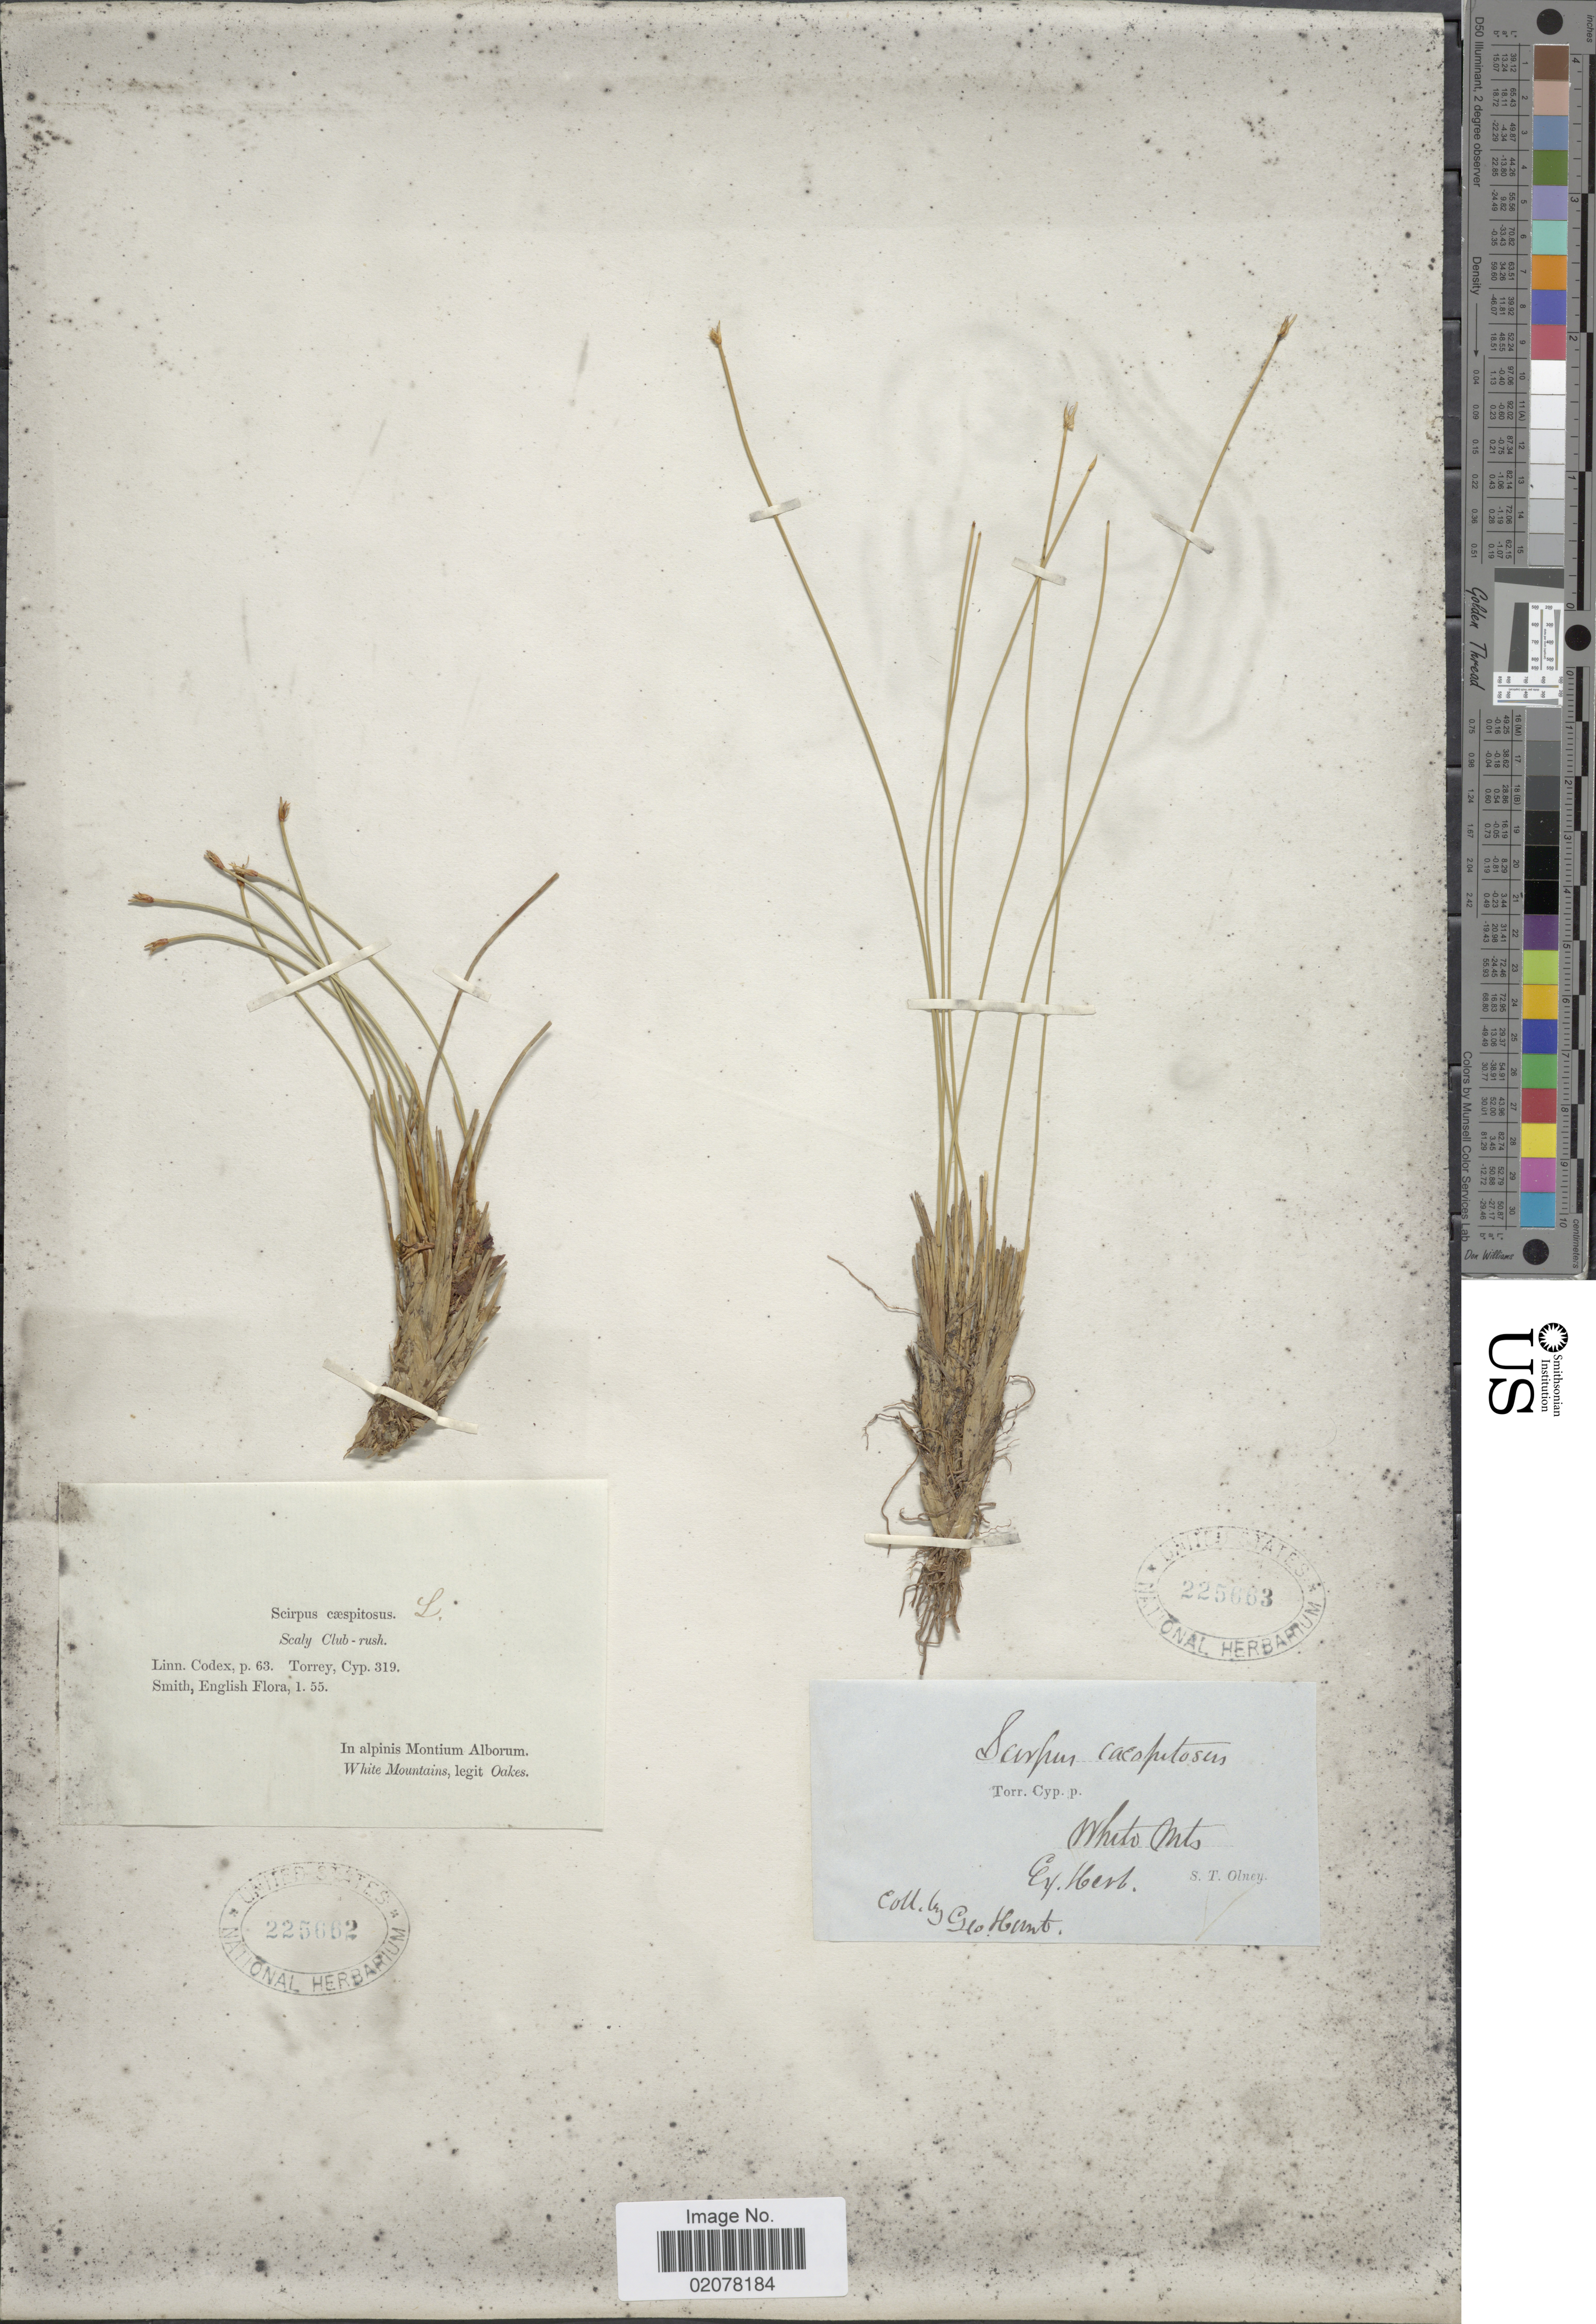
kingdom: Plantae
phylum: Tracheophyta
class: Liliopsida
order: Poales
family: Cyperaceae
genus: Trichophorum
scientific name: Trichophorum cespitosum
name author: (L.) Hartm.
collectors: G. Hunt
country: United States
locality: White mts.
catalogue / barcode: US 225663